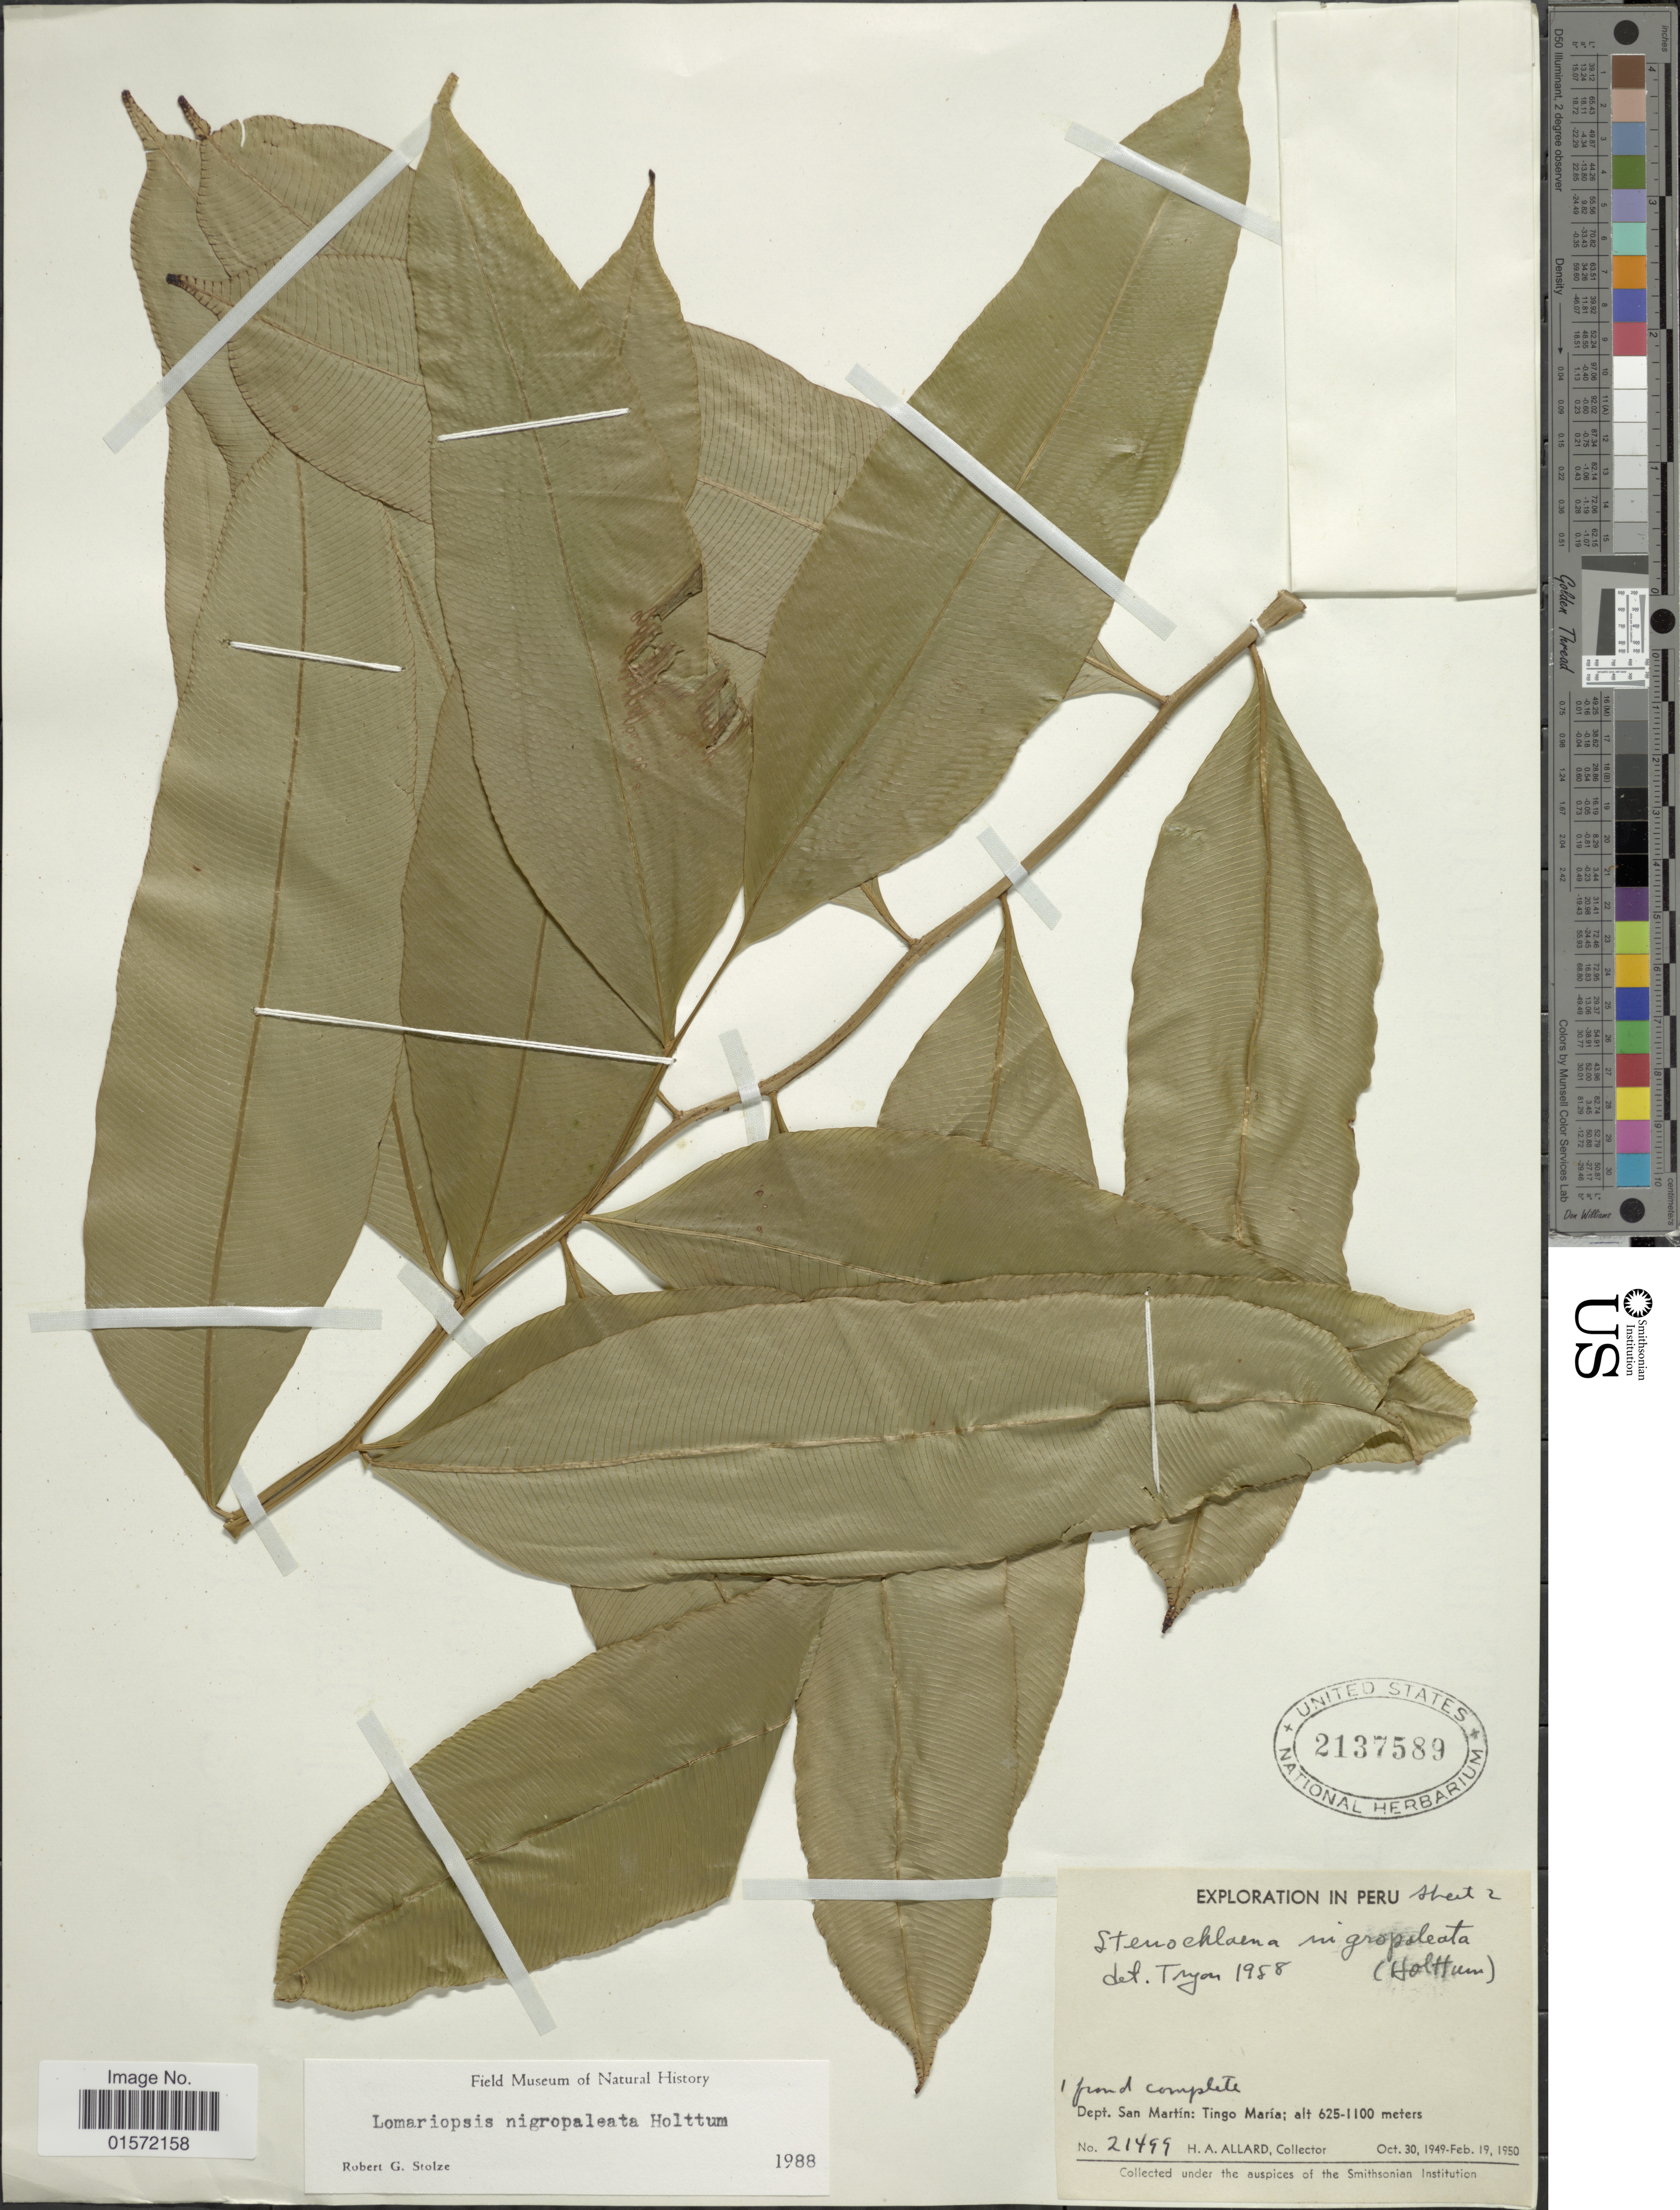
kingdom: Plantae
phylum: Tracheophyta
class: Polypodiopsida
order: Polypodiales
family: Lomariopsidaceae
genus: Lomariopsis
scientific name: Lomariopsis nigropaleata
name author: Holttum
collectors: H. A. Allard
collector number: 21499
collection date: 1949-10-30/1950-02-19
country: Peru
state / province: San Martín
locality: Tingo María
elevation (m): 625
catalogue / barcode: US 2137589